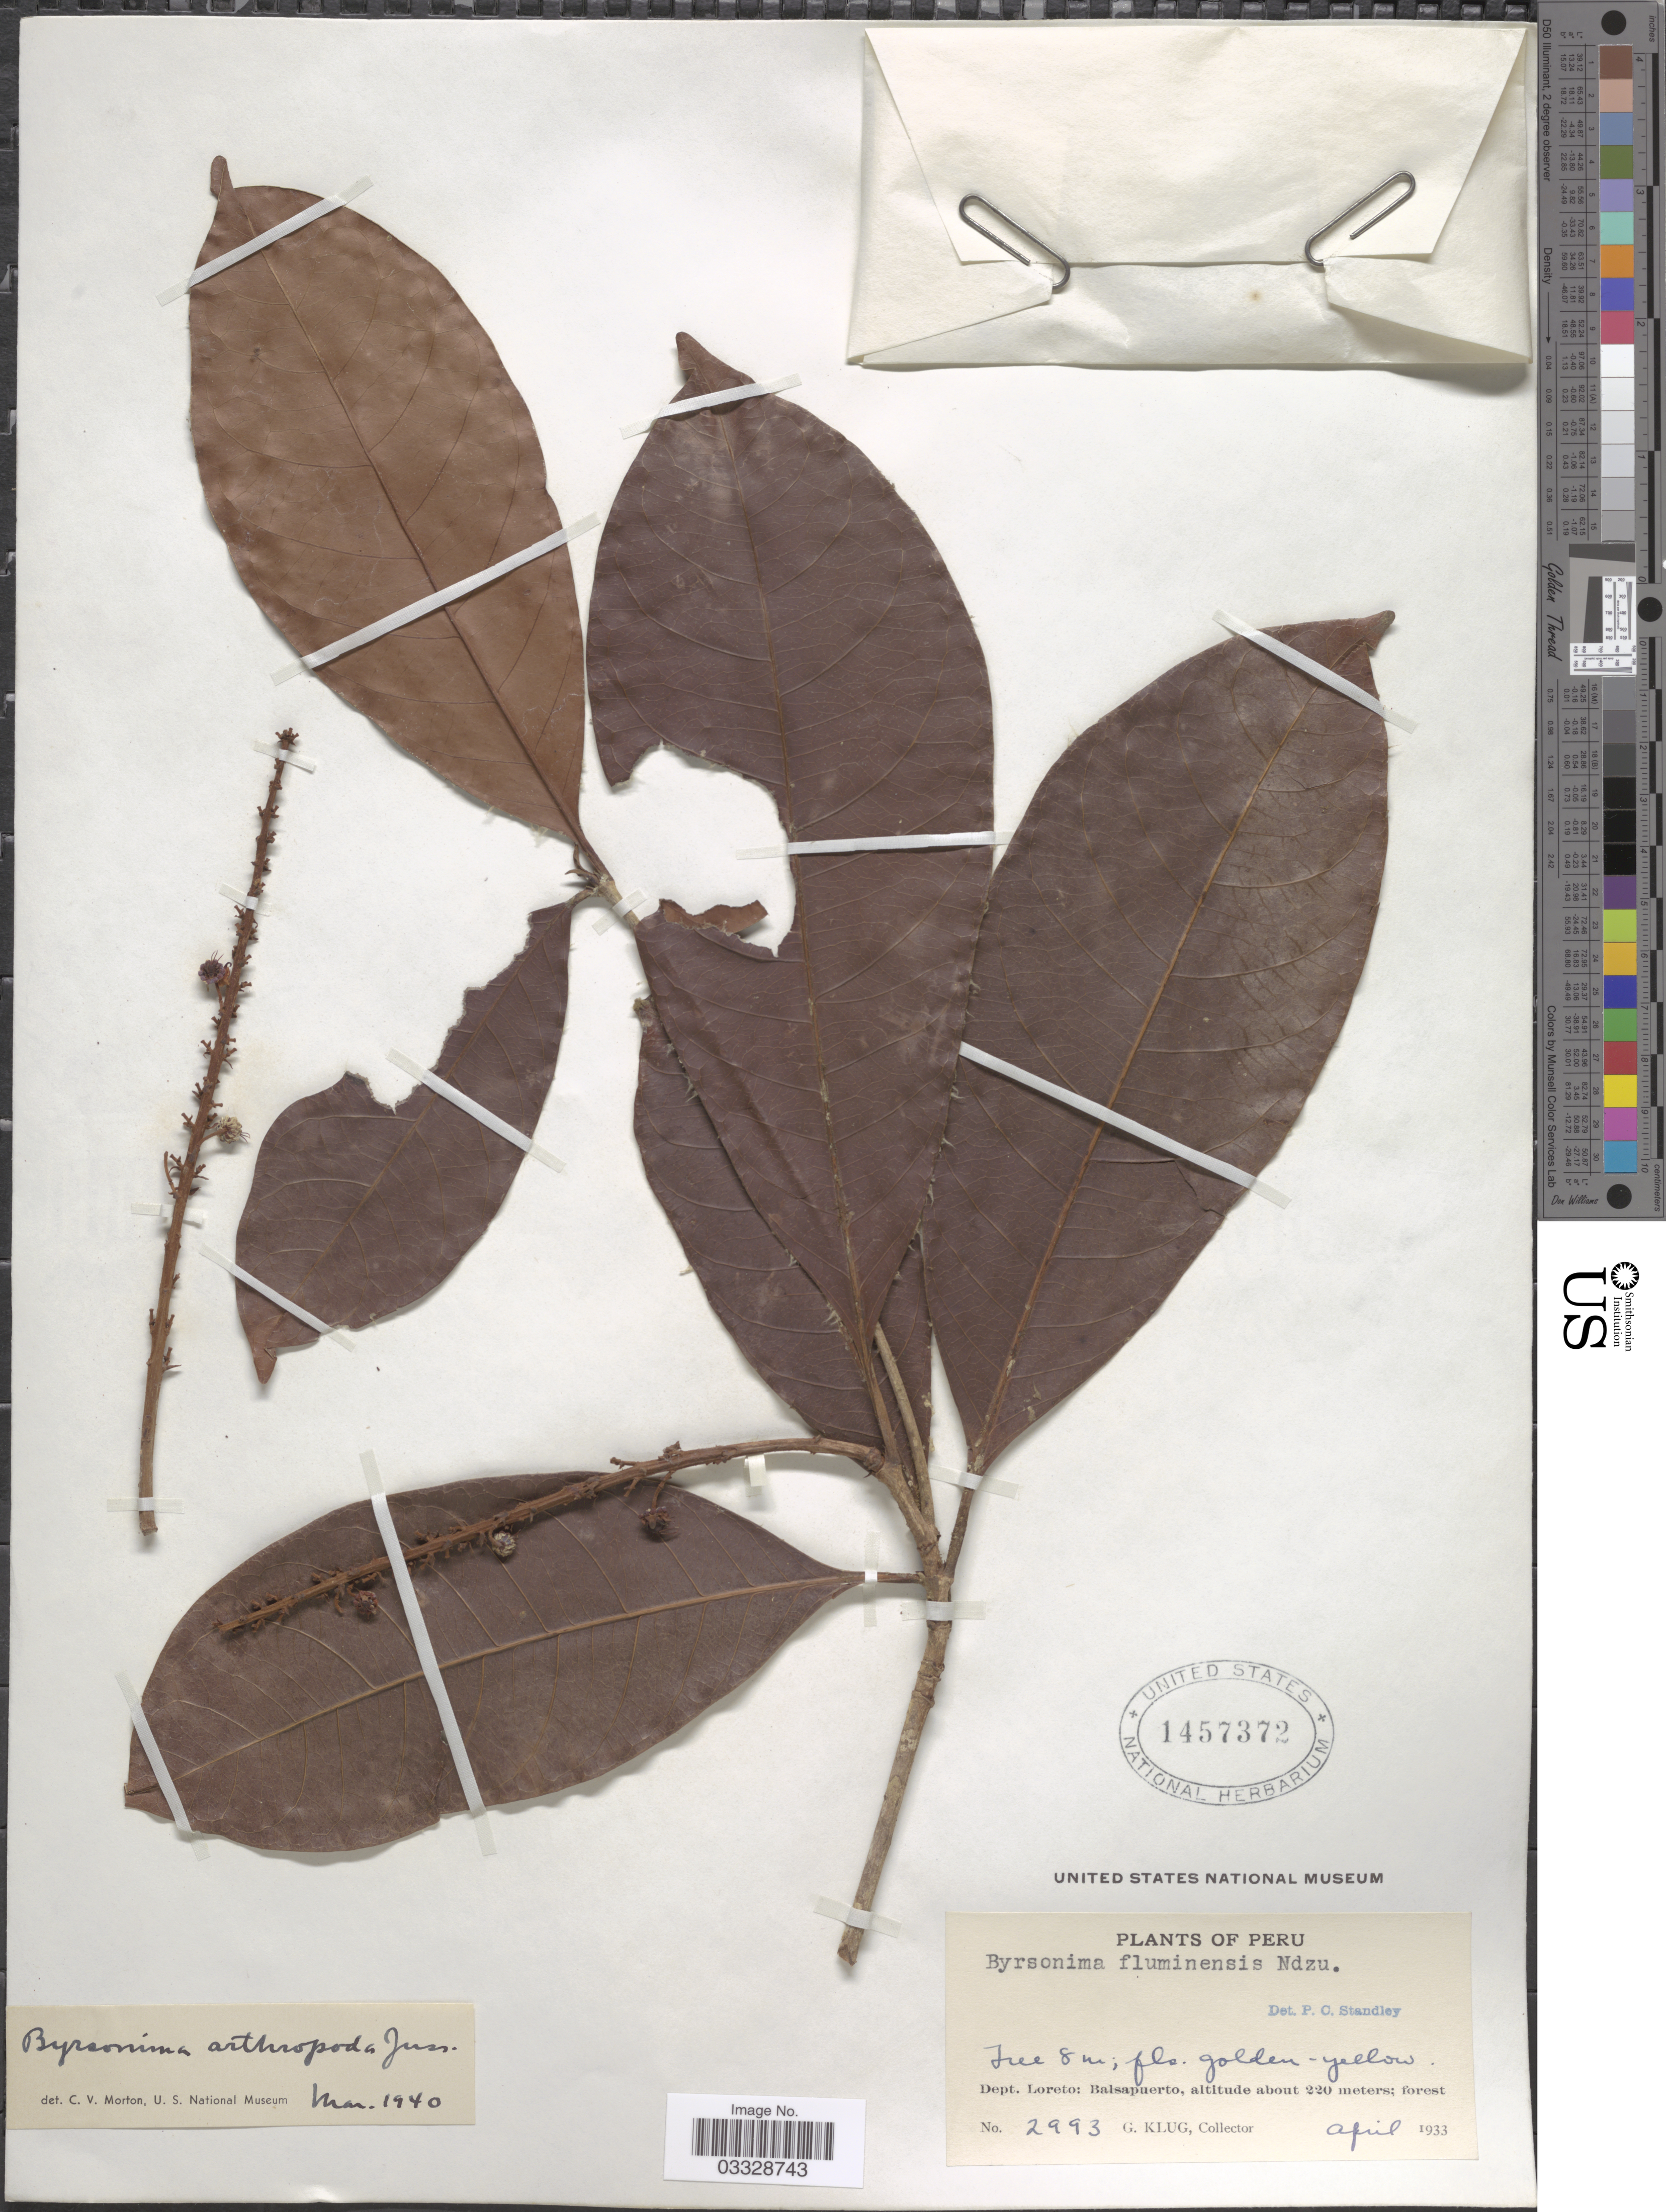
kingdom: Plantae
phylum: Tracheophyta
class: Magnoliopsida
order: Malpighiales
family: Malpighiaceae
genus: Byrsonima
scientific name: Byrsonima arthropoda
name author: A. Juss.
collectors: G. Klug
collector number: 2993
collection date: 1933-04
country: Peru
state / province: Loreto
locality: Dept. Loreto: Balsapuerto.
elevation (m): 220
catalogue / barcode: US 1457372